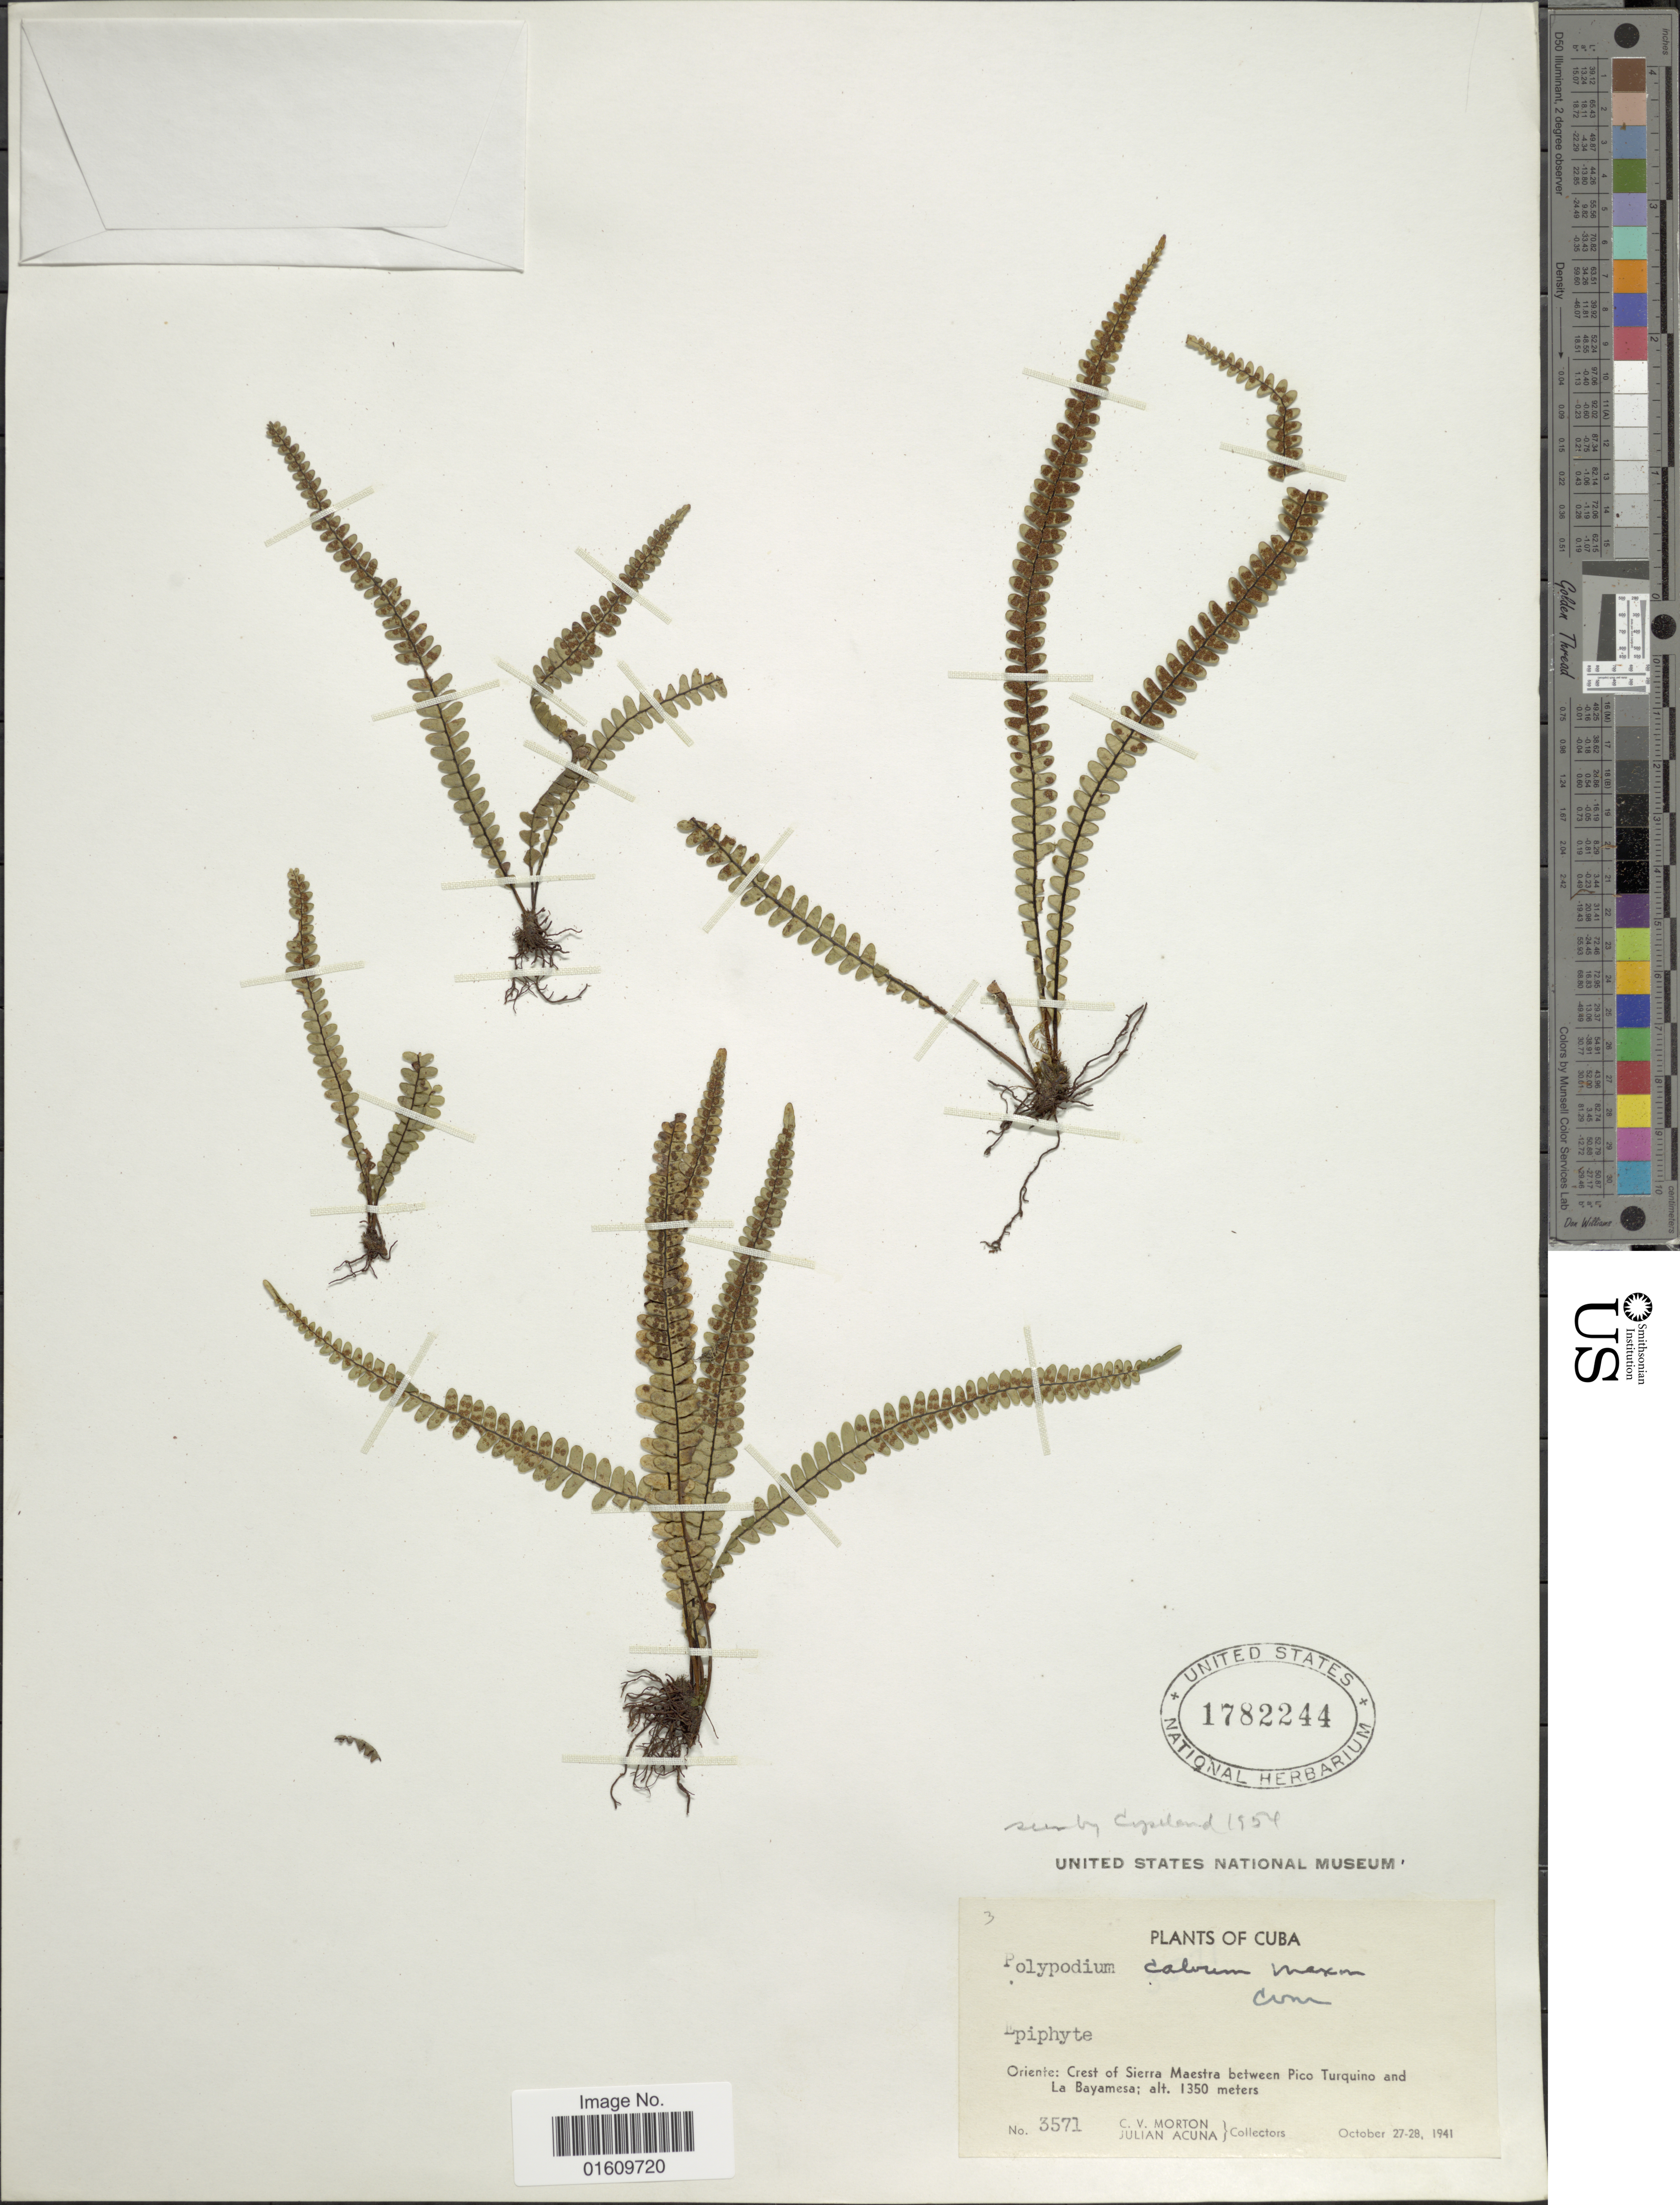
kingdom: Plantae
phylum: Tracheophyta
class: Polypodiopsida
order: Polypodiales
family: Polypodiaceae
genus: Melpomene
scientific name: Melpomene melanosticta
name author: (Kunze) A.R. Sm. & R.C. Moran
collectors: C. V. Morton & J. B. Acuña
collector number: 3571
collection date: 1941-10-27/1941-10-28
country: Cuba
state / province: Oriente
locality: Crest of Sierra Maestra between Pico Turquino and La Bayamesa.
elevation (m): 1350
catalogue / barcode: US 178224